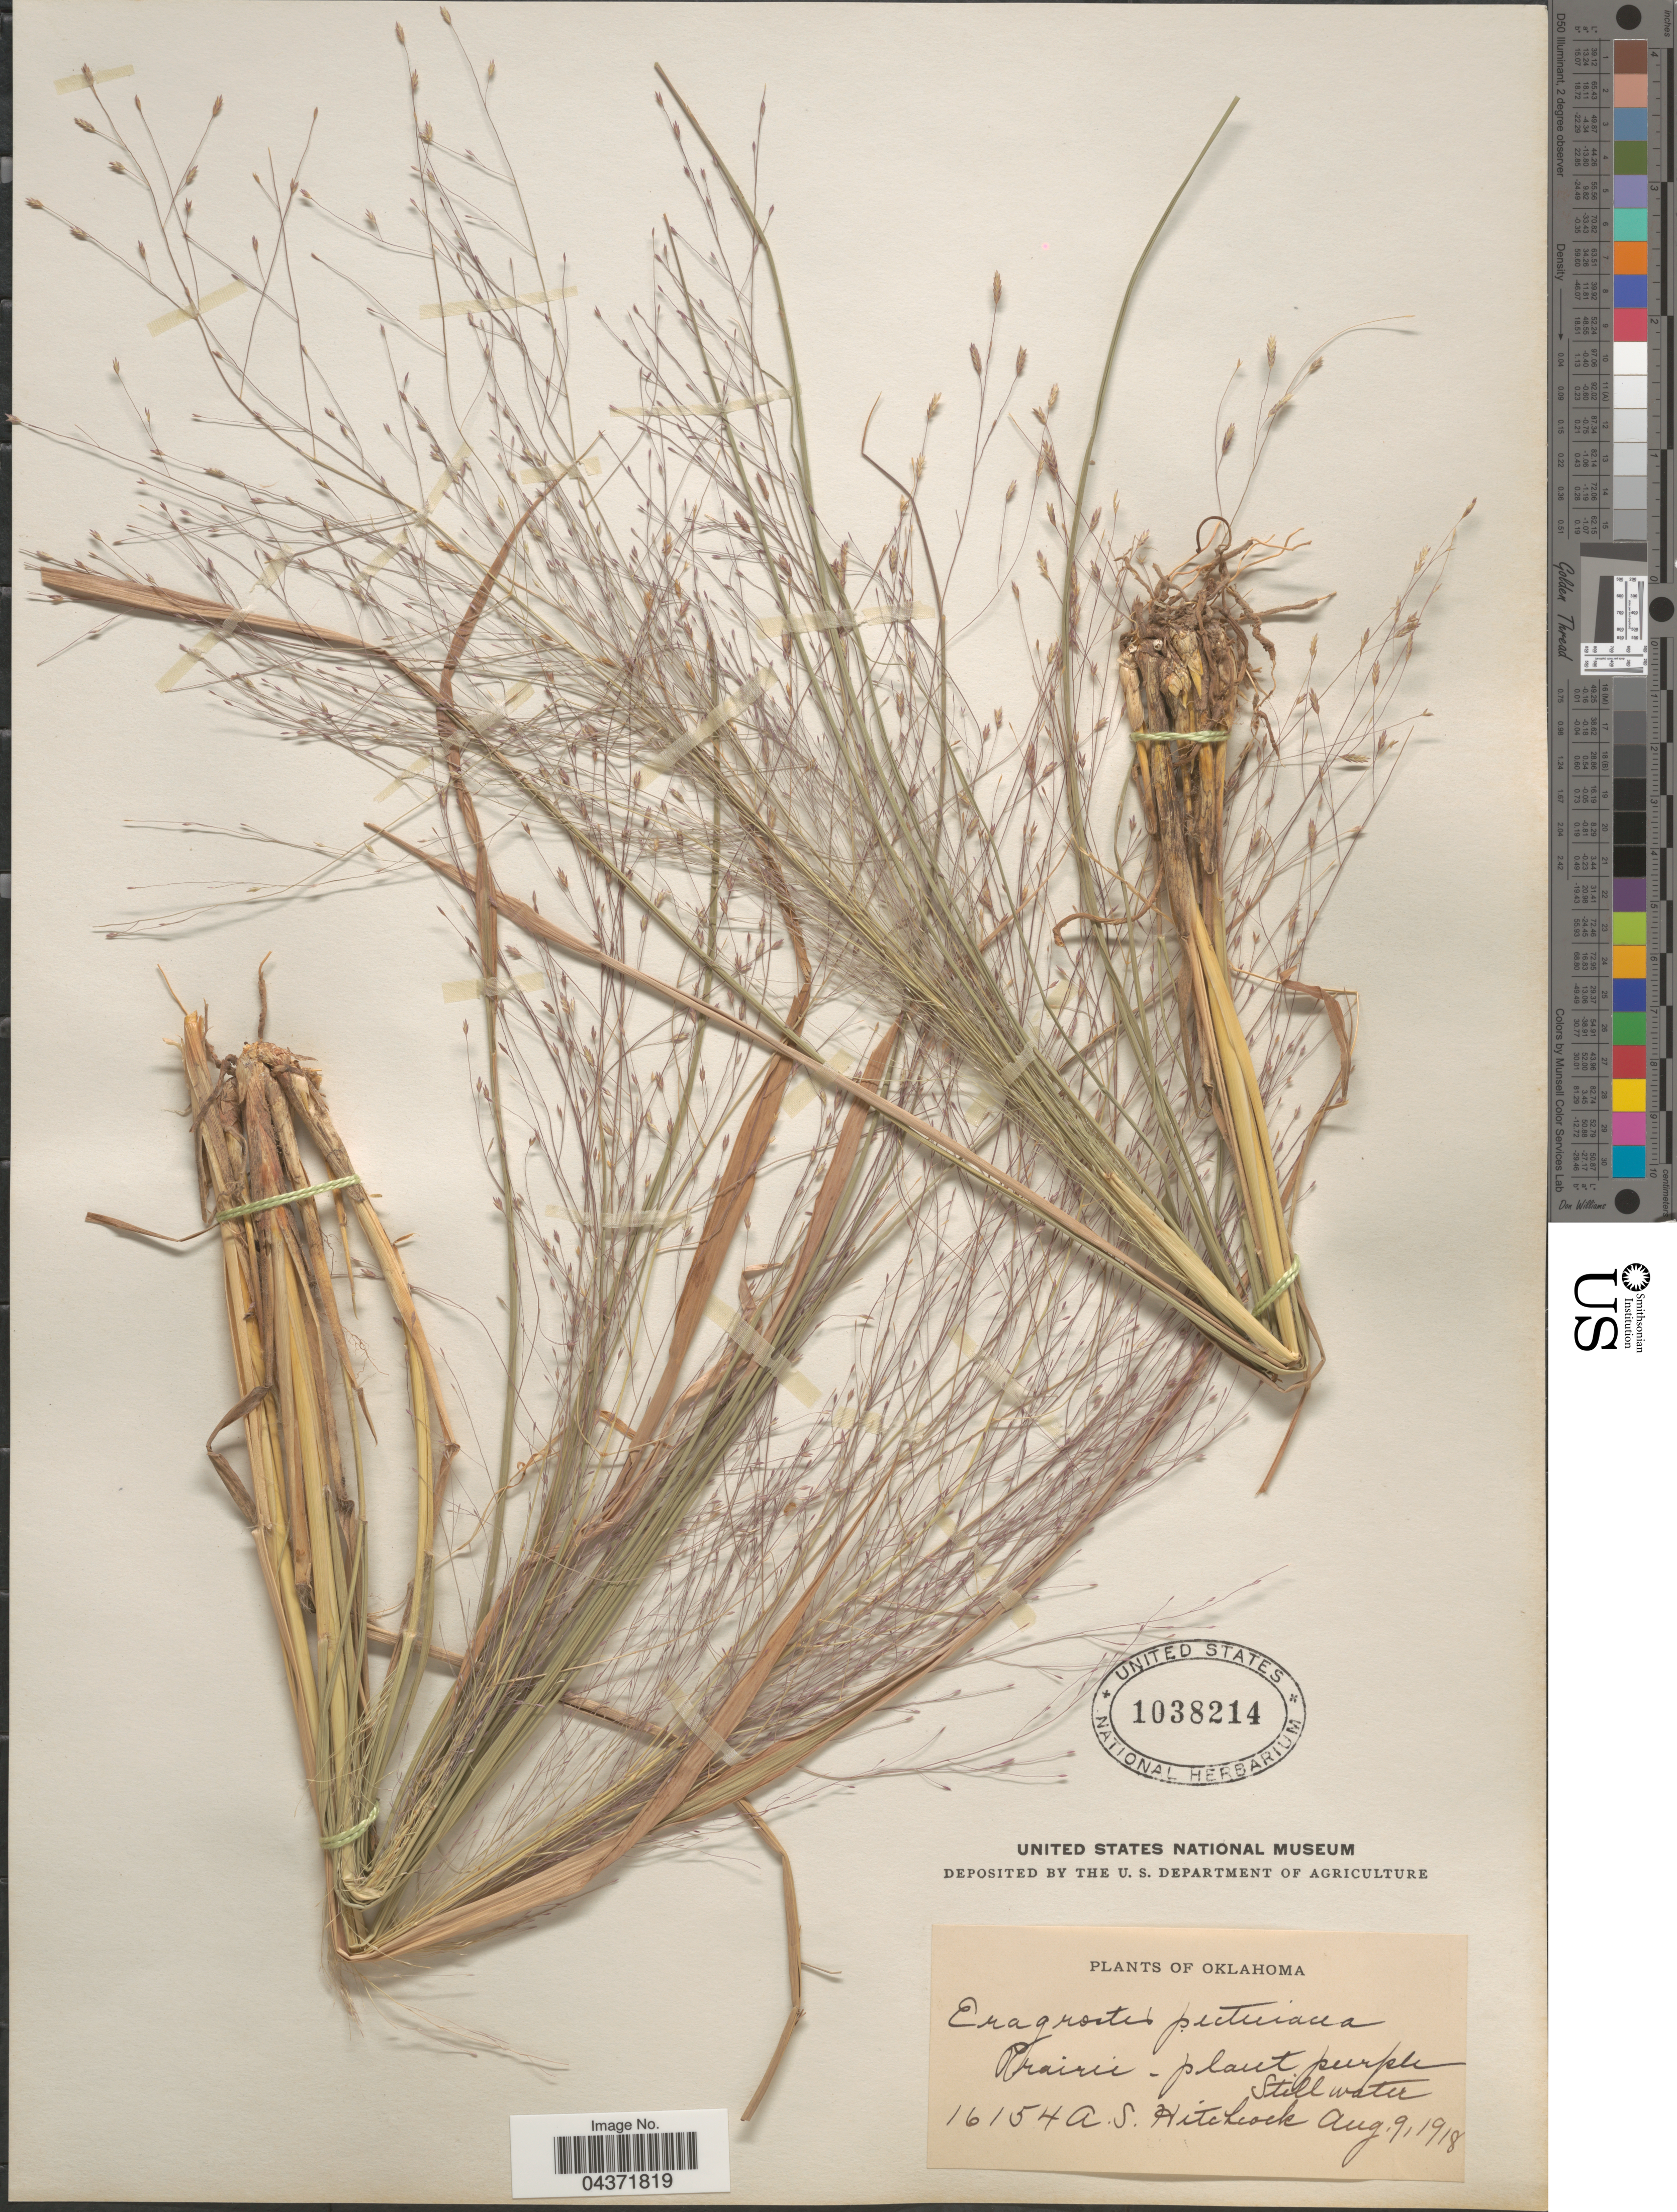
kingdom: Plantae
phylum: Tracheophyta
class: Liliopsida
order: Poales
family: Poaceae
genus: Eragrostis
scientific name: Eragrostis spectabilis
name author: (Pursh) Steud.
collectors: A. S. Hitchcock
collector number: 16154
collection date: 1918-08-09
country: United States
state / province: Oklahoma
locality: Stillwater.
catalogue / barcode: US 1038214